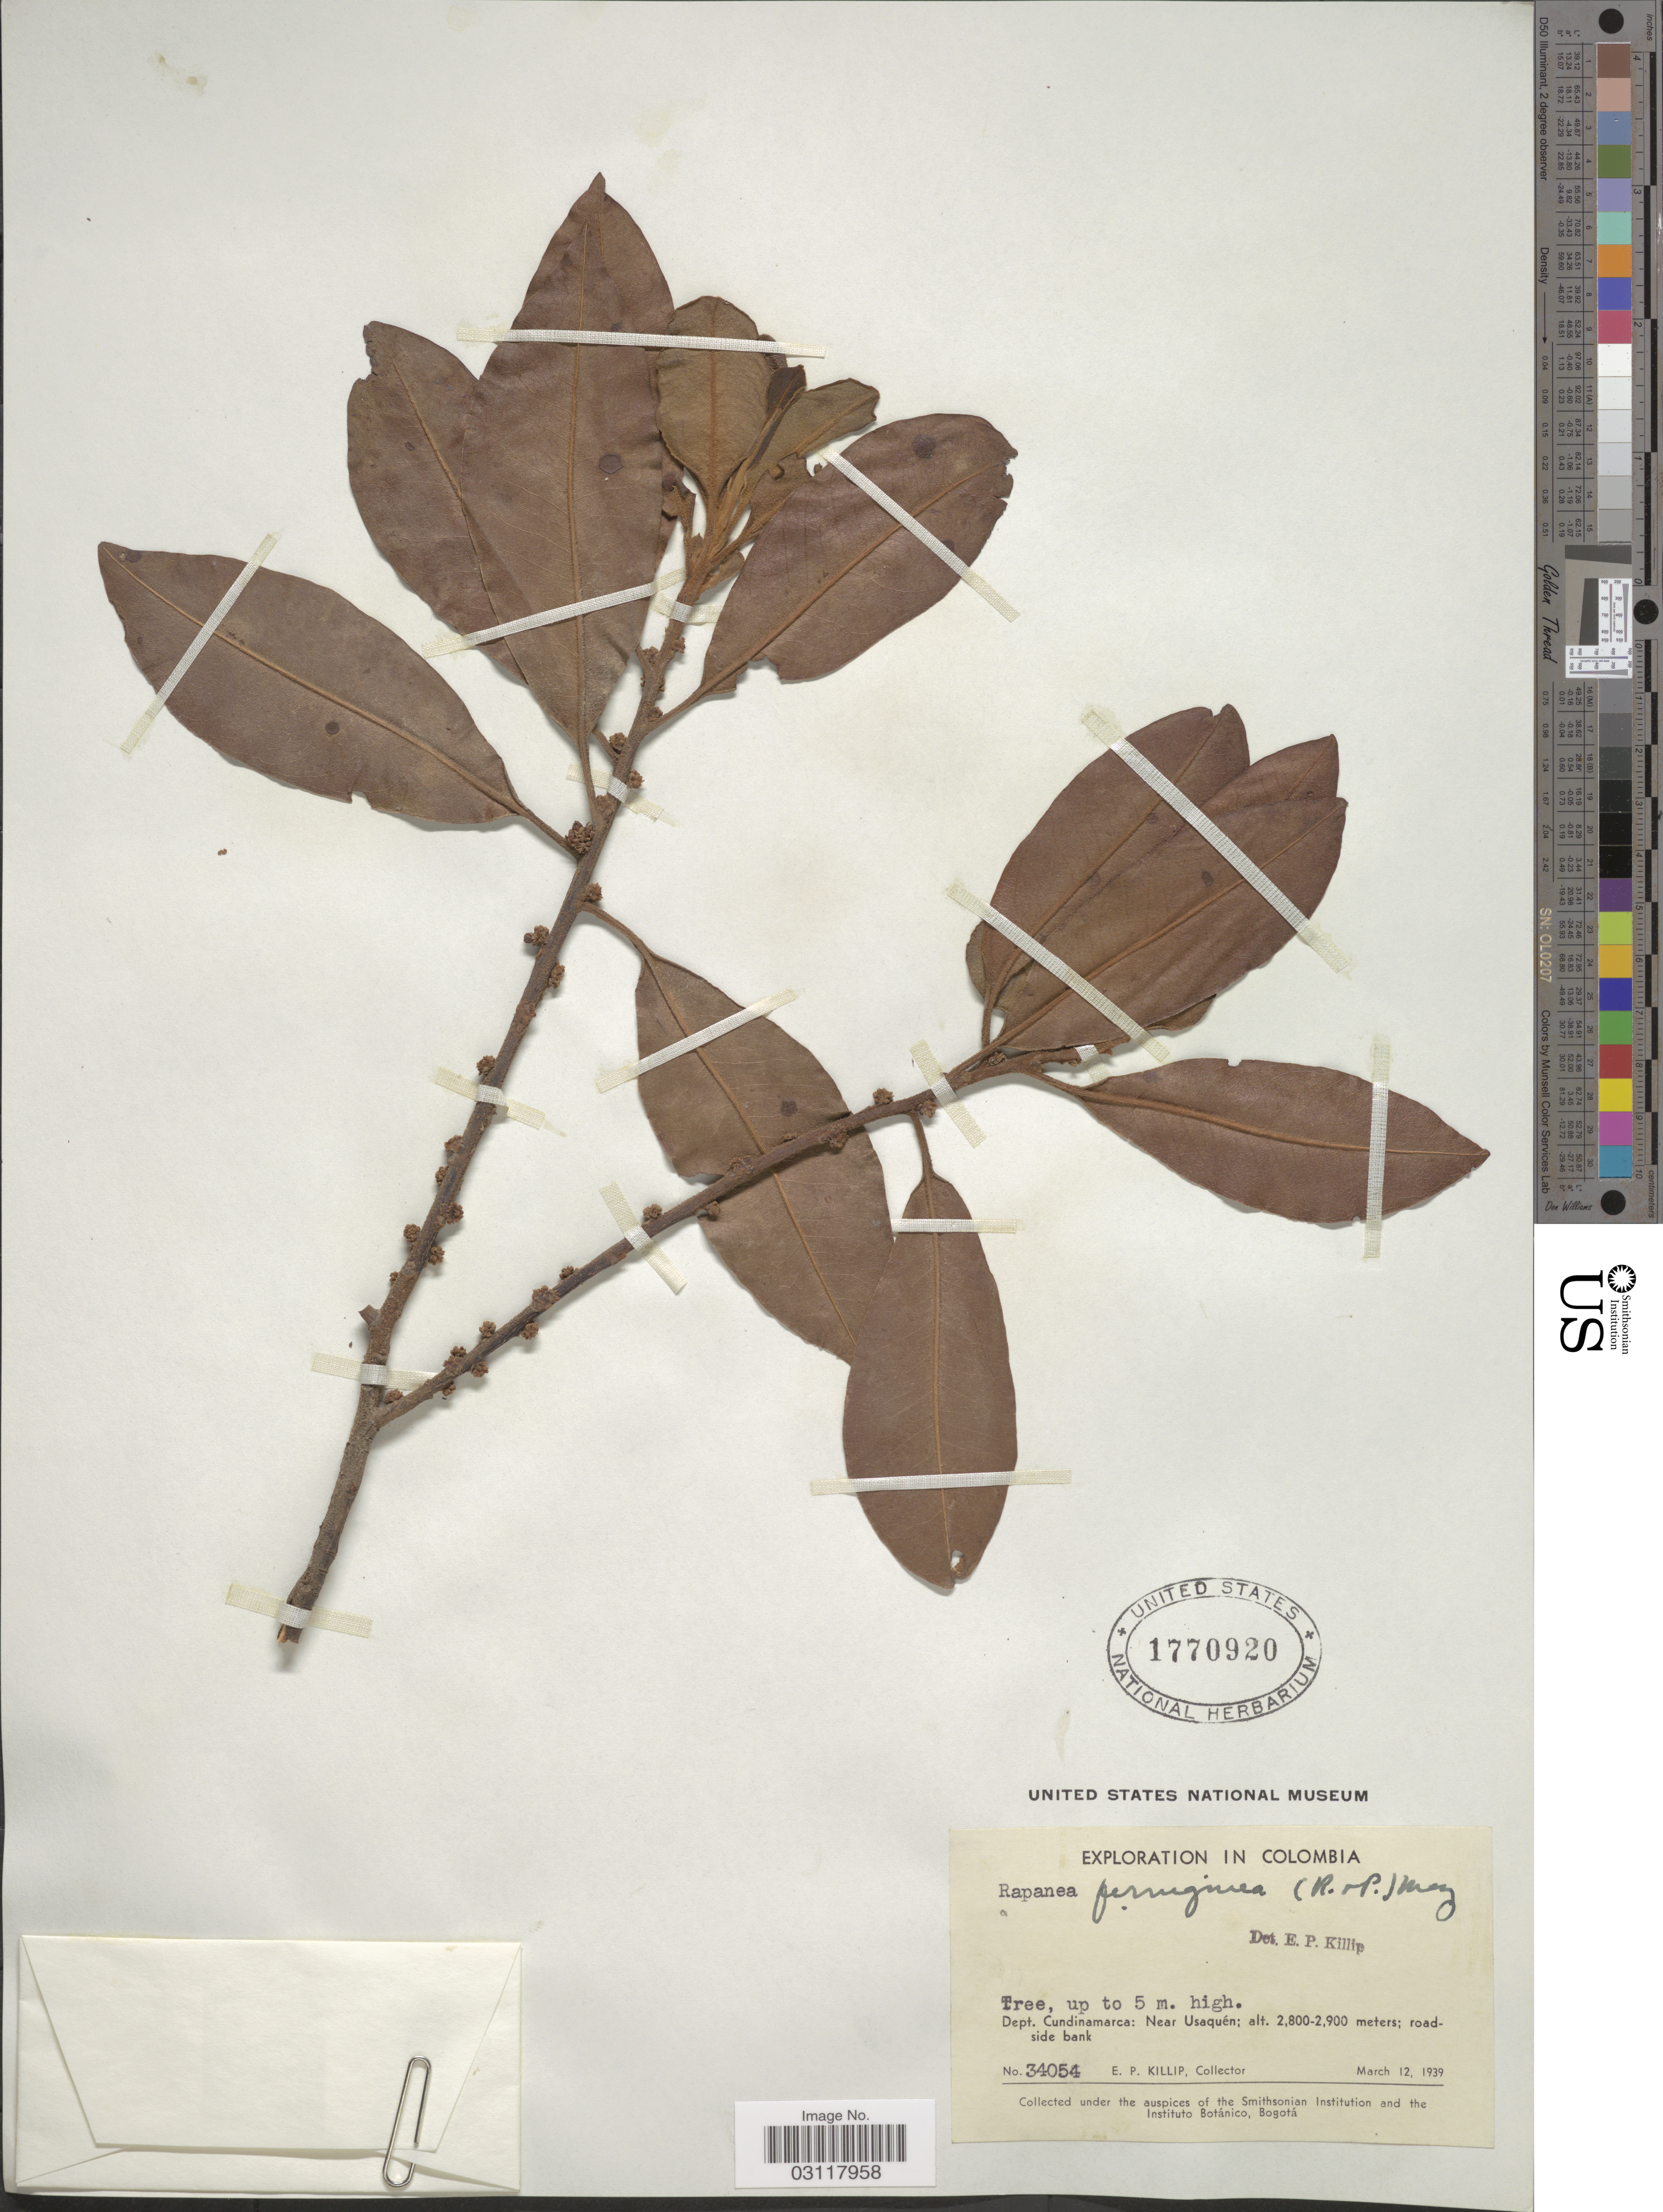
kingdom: Plantae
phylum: Tracheophyta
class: Magnoliopsida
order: Ericales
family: Primulaceae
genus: Rapanea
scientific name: Rapanea ferruginea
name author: (Ruiz & Pav.) Mez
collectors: E. P. Killip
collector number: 34054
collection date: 1939-03-12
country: Colombia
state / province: Cundinamarca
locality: Dept. Cundinamarca: Near Usaquén.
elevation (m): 2800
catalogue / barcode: US 1770920